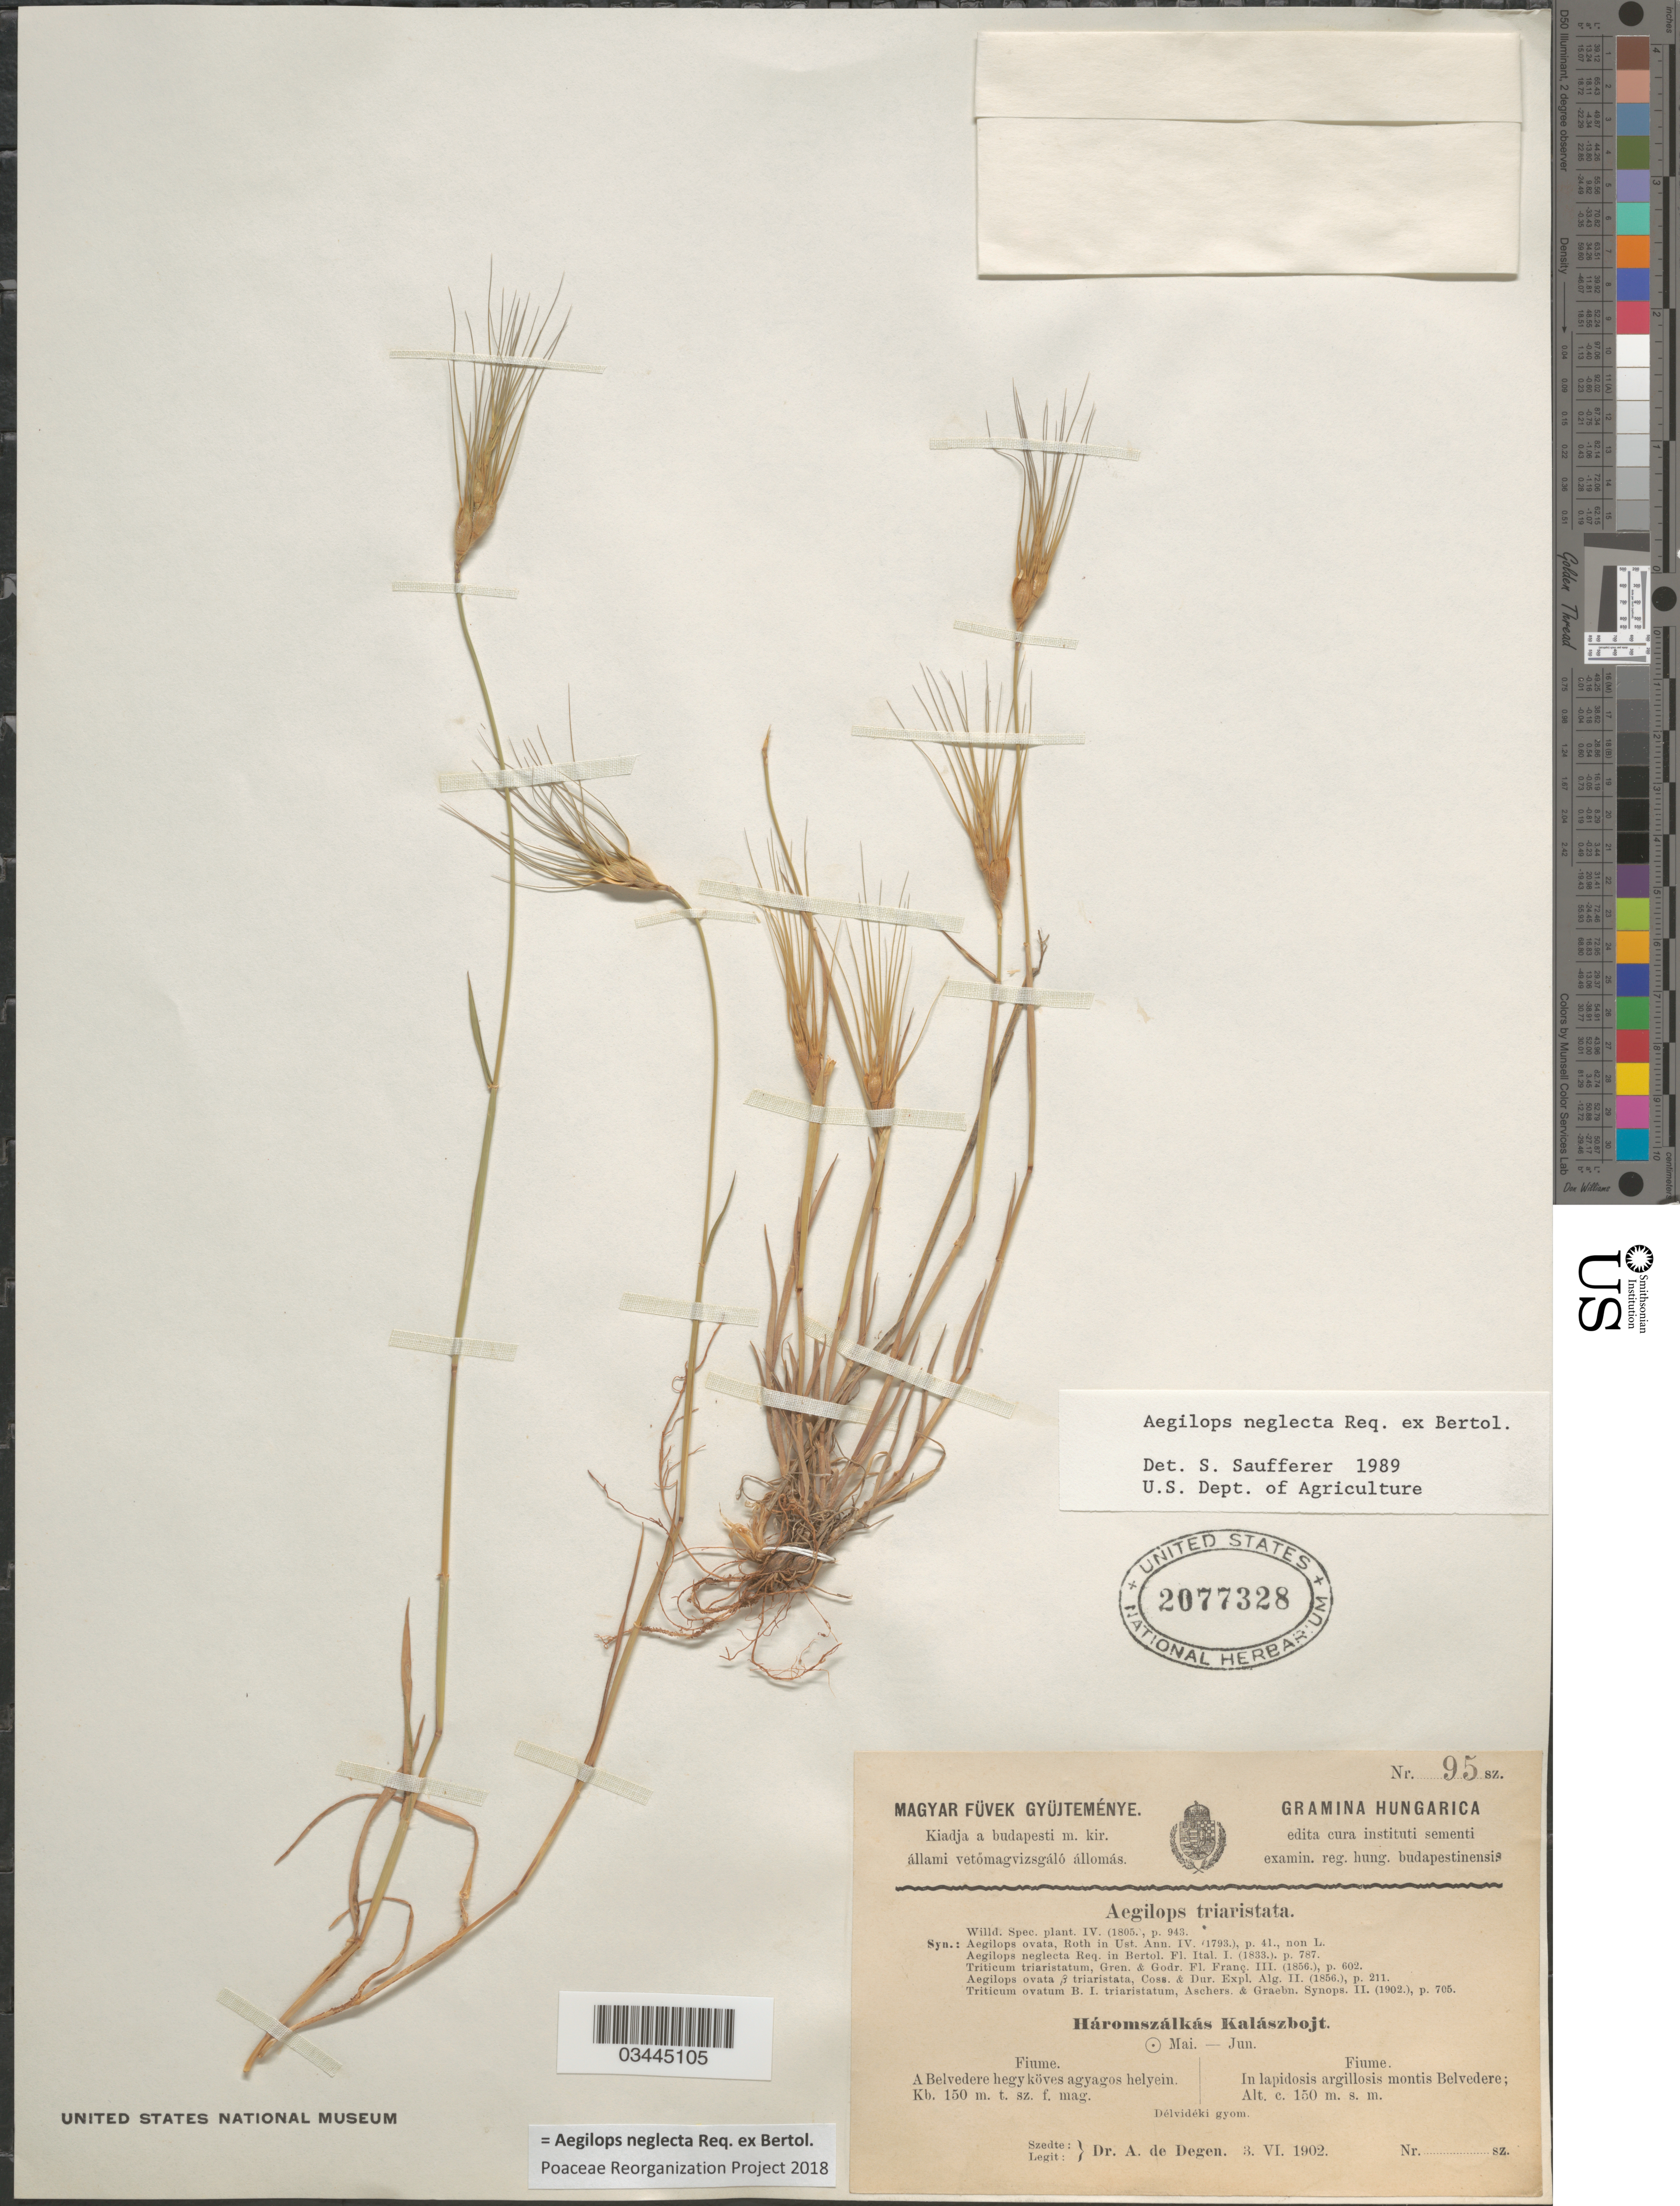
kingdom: Plantae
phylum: Tracheophyta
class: Liliopsida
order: Poales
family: Poaceae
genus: Aegilops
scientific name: Aegilops neglecta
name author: Req. ex Bertol.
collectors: A. Degen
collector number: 95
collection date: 1902-06-03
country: Hungary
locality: Fiume. In lapidosis argillosis montis Belvedere.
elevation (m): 150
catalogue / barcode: US 2077328